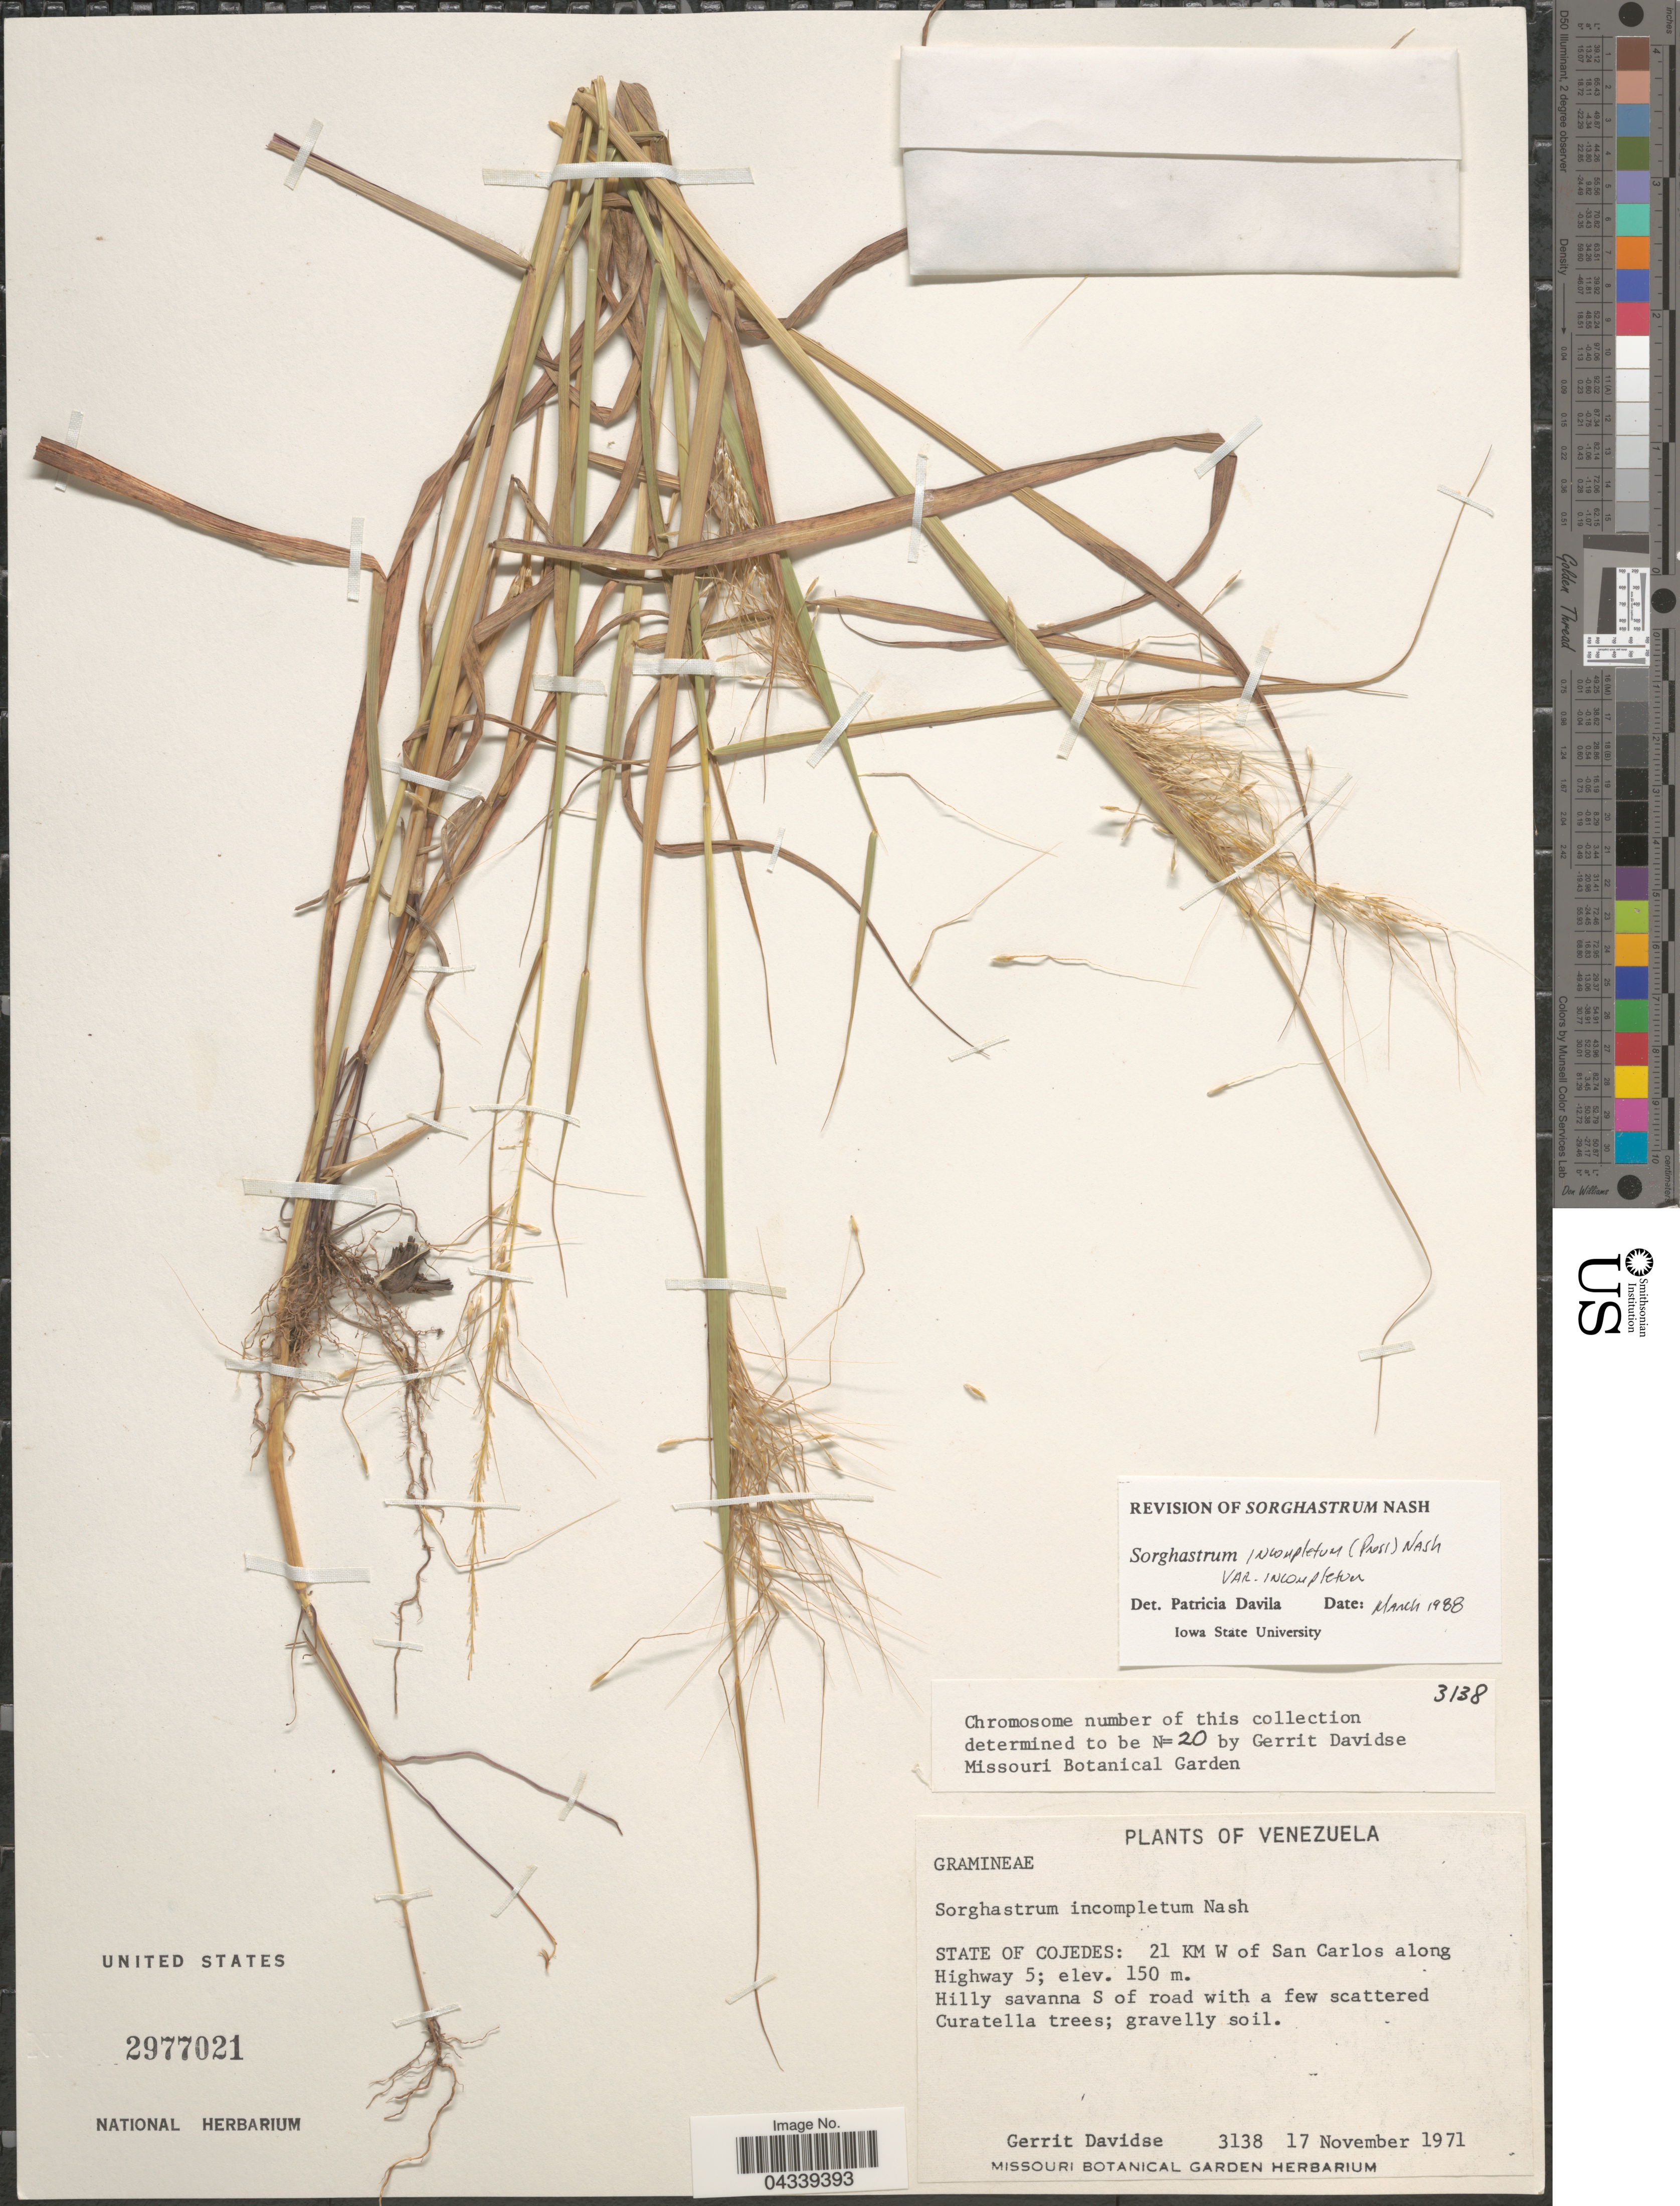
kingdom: Plantae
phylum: Tracheophyta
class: Liliopsida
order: Poales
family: Poaceae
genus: Sorghastrum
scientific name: Sorghastrum incompletum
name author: (J. Presl) Nash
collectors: G. Davidse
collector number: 3138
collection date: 1971-11-17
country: Venezuela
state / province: Cojedes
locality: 21 KM W of San Carlos along Highway 5. Hilly savanna S of road with a few scattered Curatella trees.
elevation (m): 150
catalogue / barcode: US 2977021